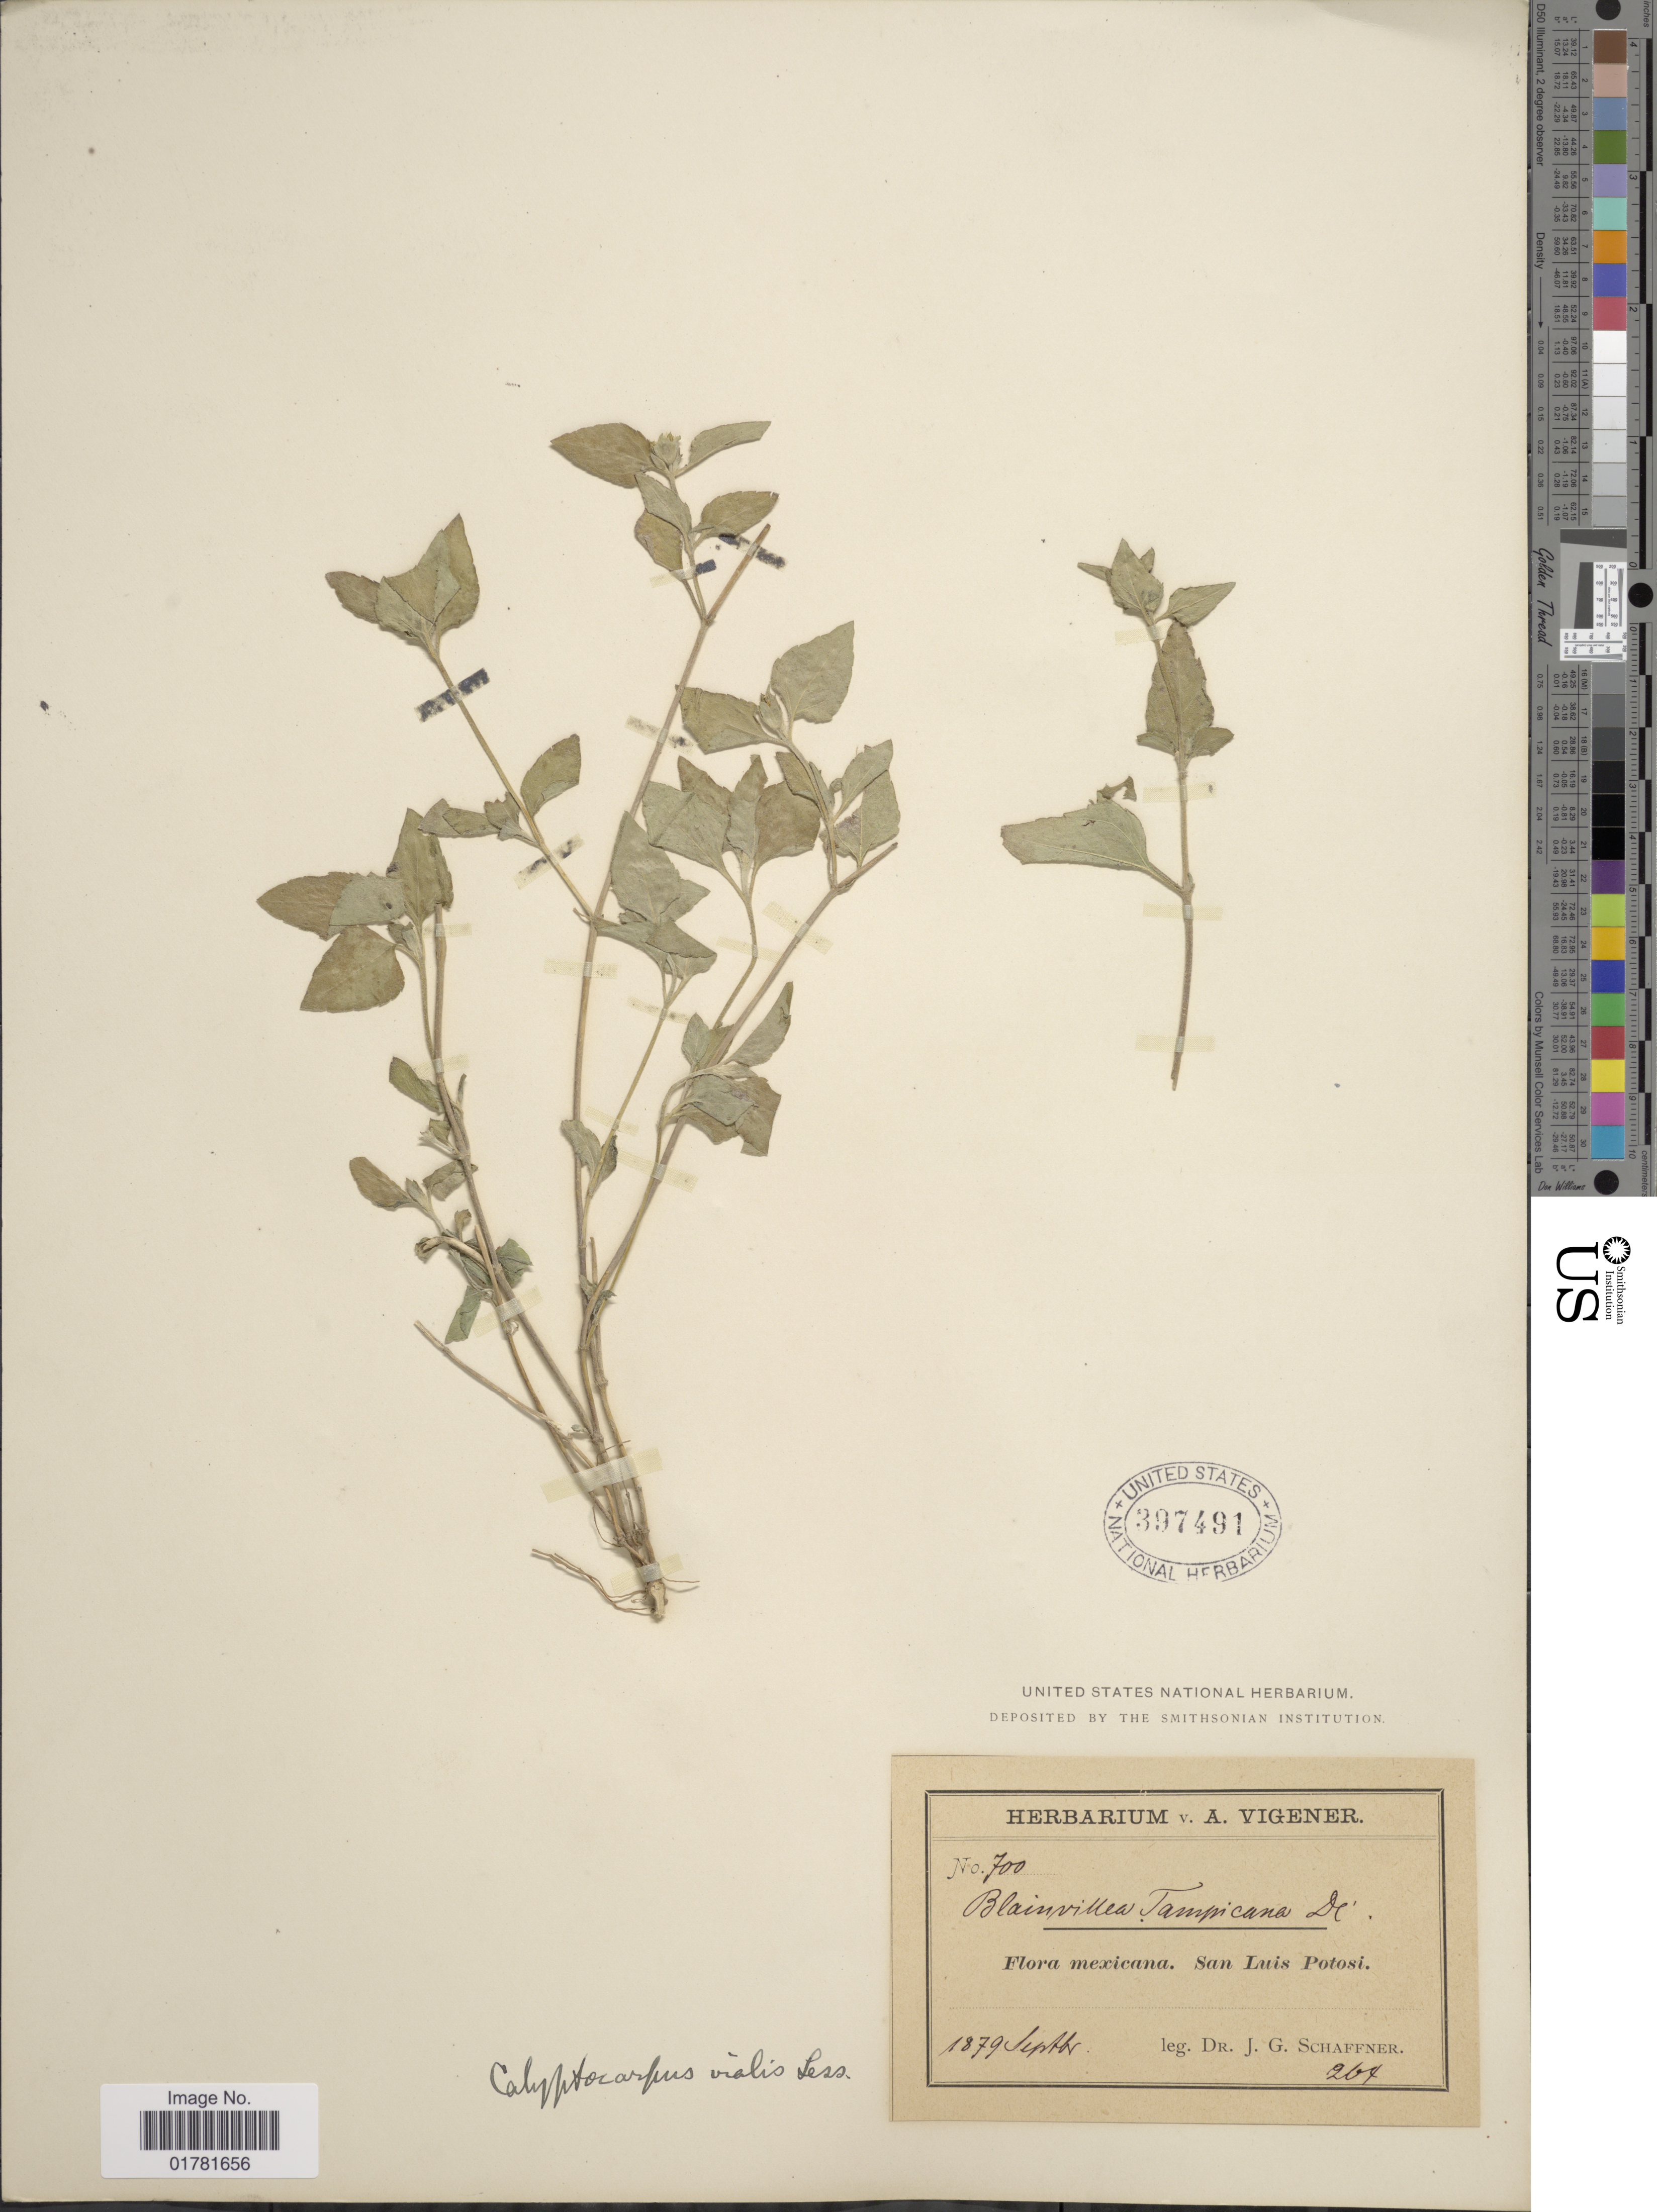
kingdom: Plantae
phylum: Tracheophyta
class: Magnoliopsida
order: Asterales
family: Asteraceae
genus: Calyptocarpus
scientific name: Calyptocarpus vialis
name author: Less.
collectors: J. G. Schaffner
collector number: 700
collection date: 1879-09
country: Mexico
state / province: San Luis Potosí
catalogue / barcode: US 397491